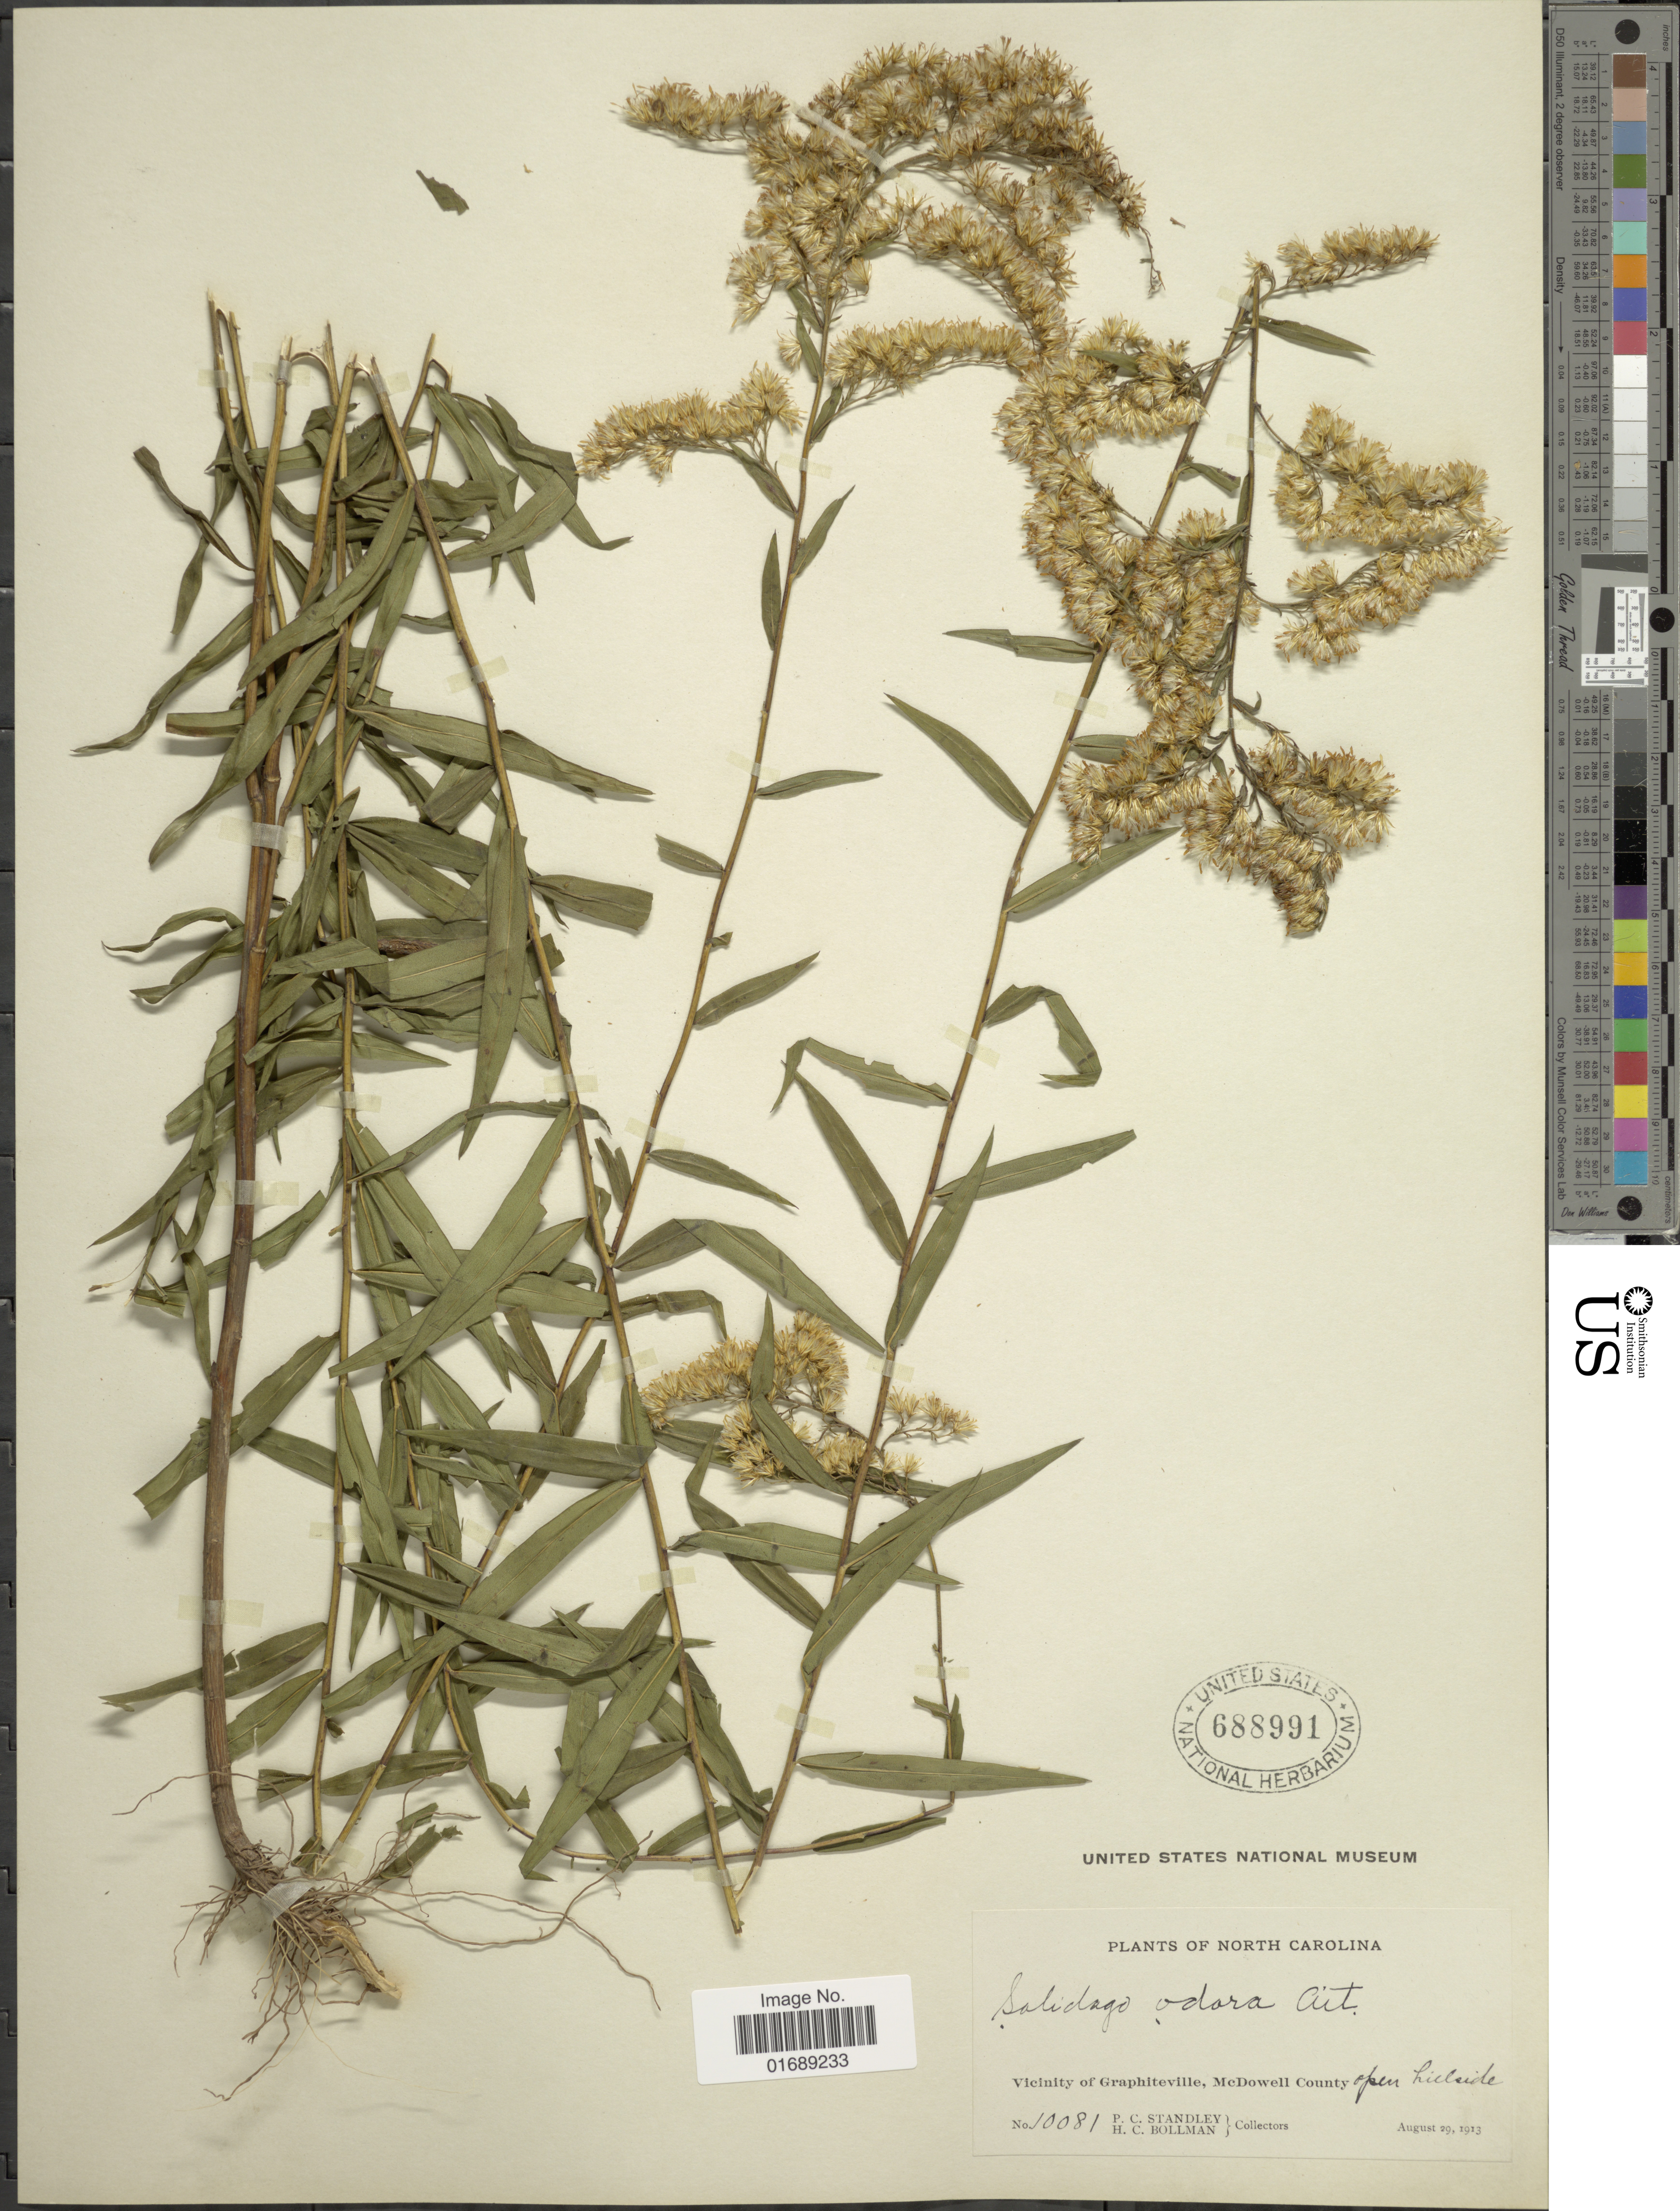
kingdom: Plantae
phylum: Tracheophyta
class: Magnoliopsida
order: Asterales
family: Asteraceae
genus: Solidago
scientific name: Solidago odora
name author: Aiton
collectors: P. C. Standley & H. C. Bollman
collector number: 10081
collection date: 1913-08-29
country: United States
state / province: North Carolina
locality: Vicinity of Graphiteville, McDowell County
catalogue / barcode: US 688991